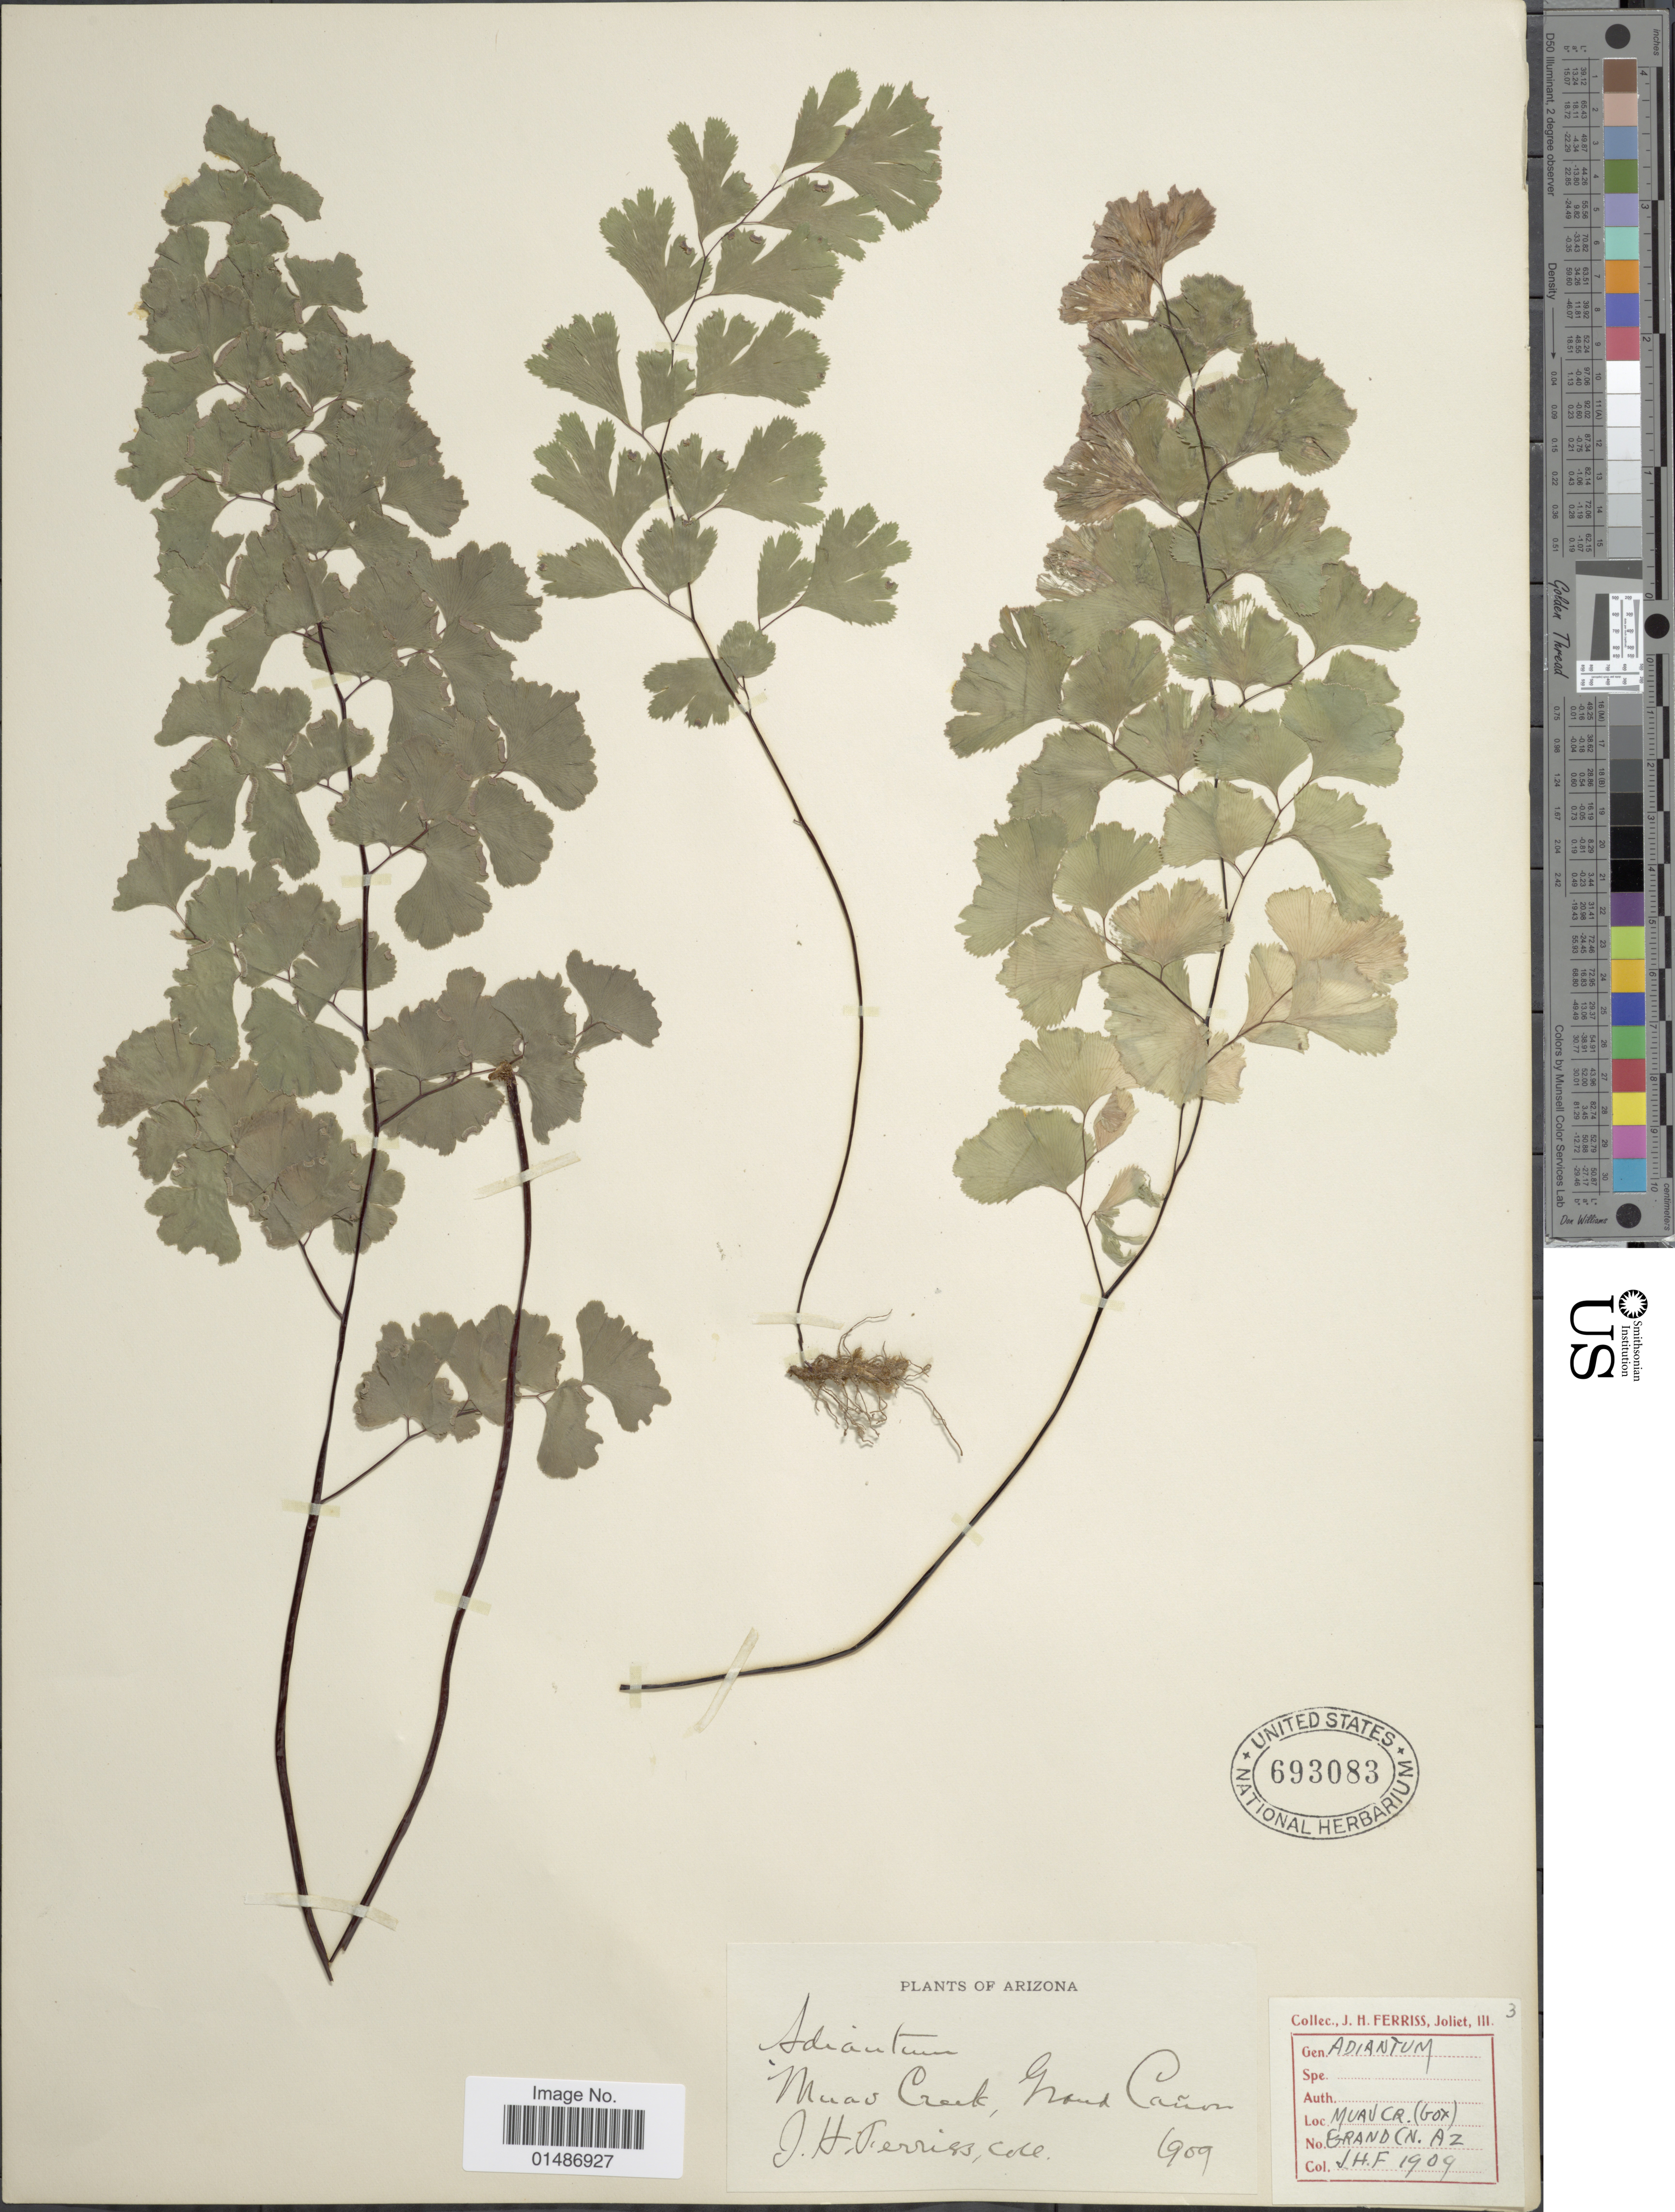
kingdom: Plantae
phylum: Tracheophyta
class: Polypodiopsida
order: Polypodiales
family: Pteridaceae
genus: Adiantum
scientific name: Adiantum capillus-veneris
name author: L.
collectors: J. Ferriss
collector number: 3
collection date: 1909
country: United States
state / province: Arizona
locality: Moab Creek, Grand Cañon.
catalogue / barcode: US 693083